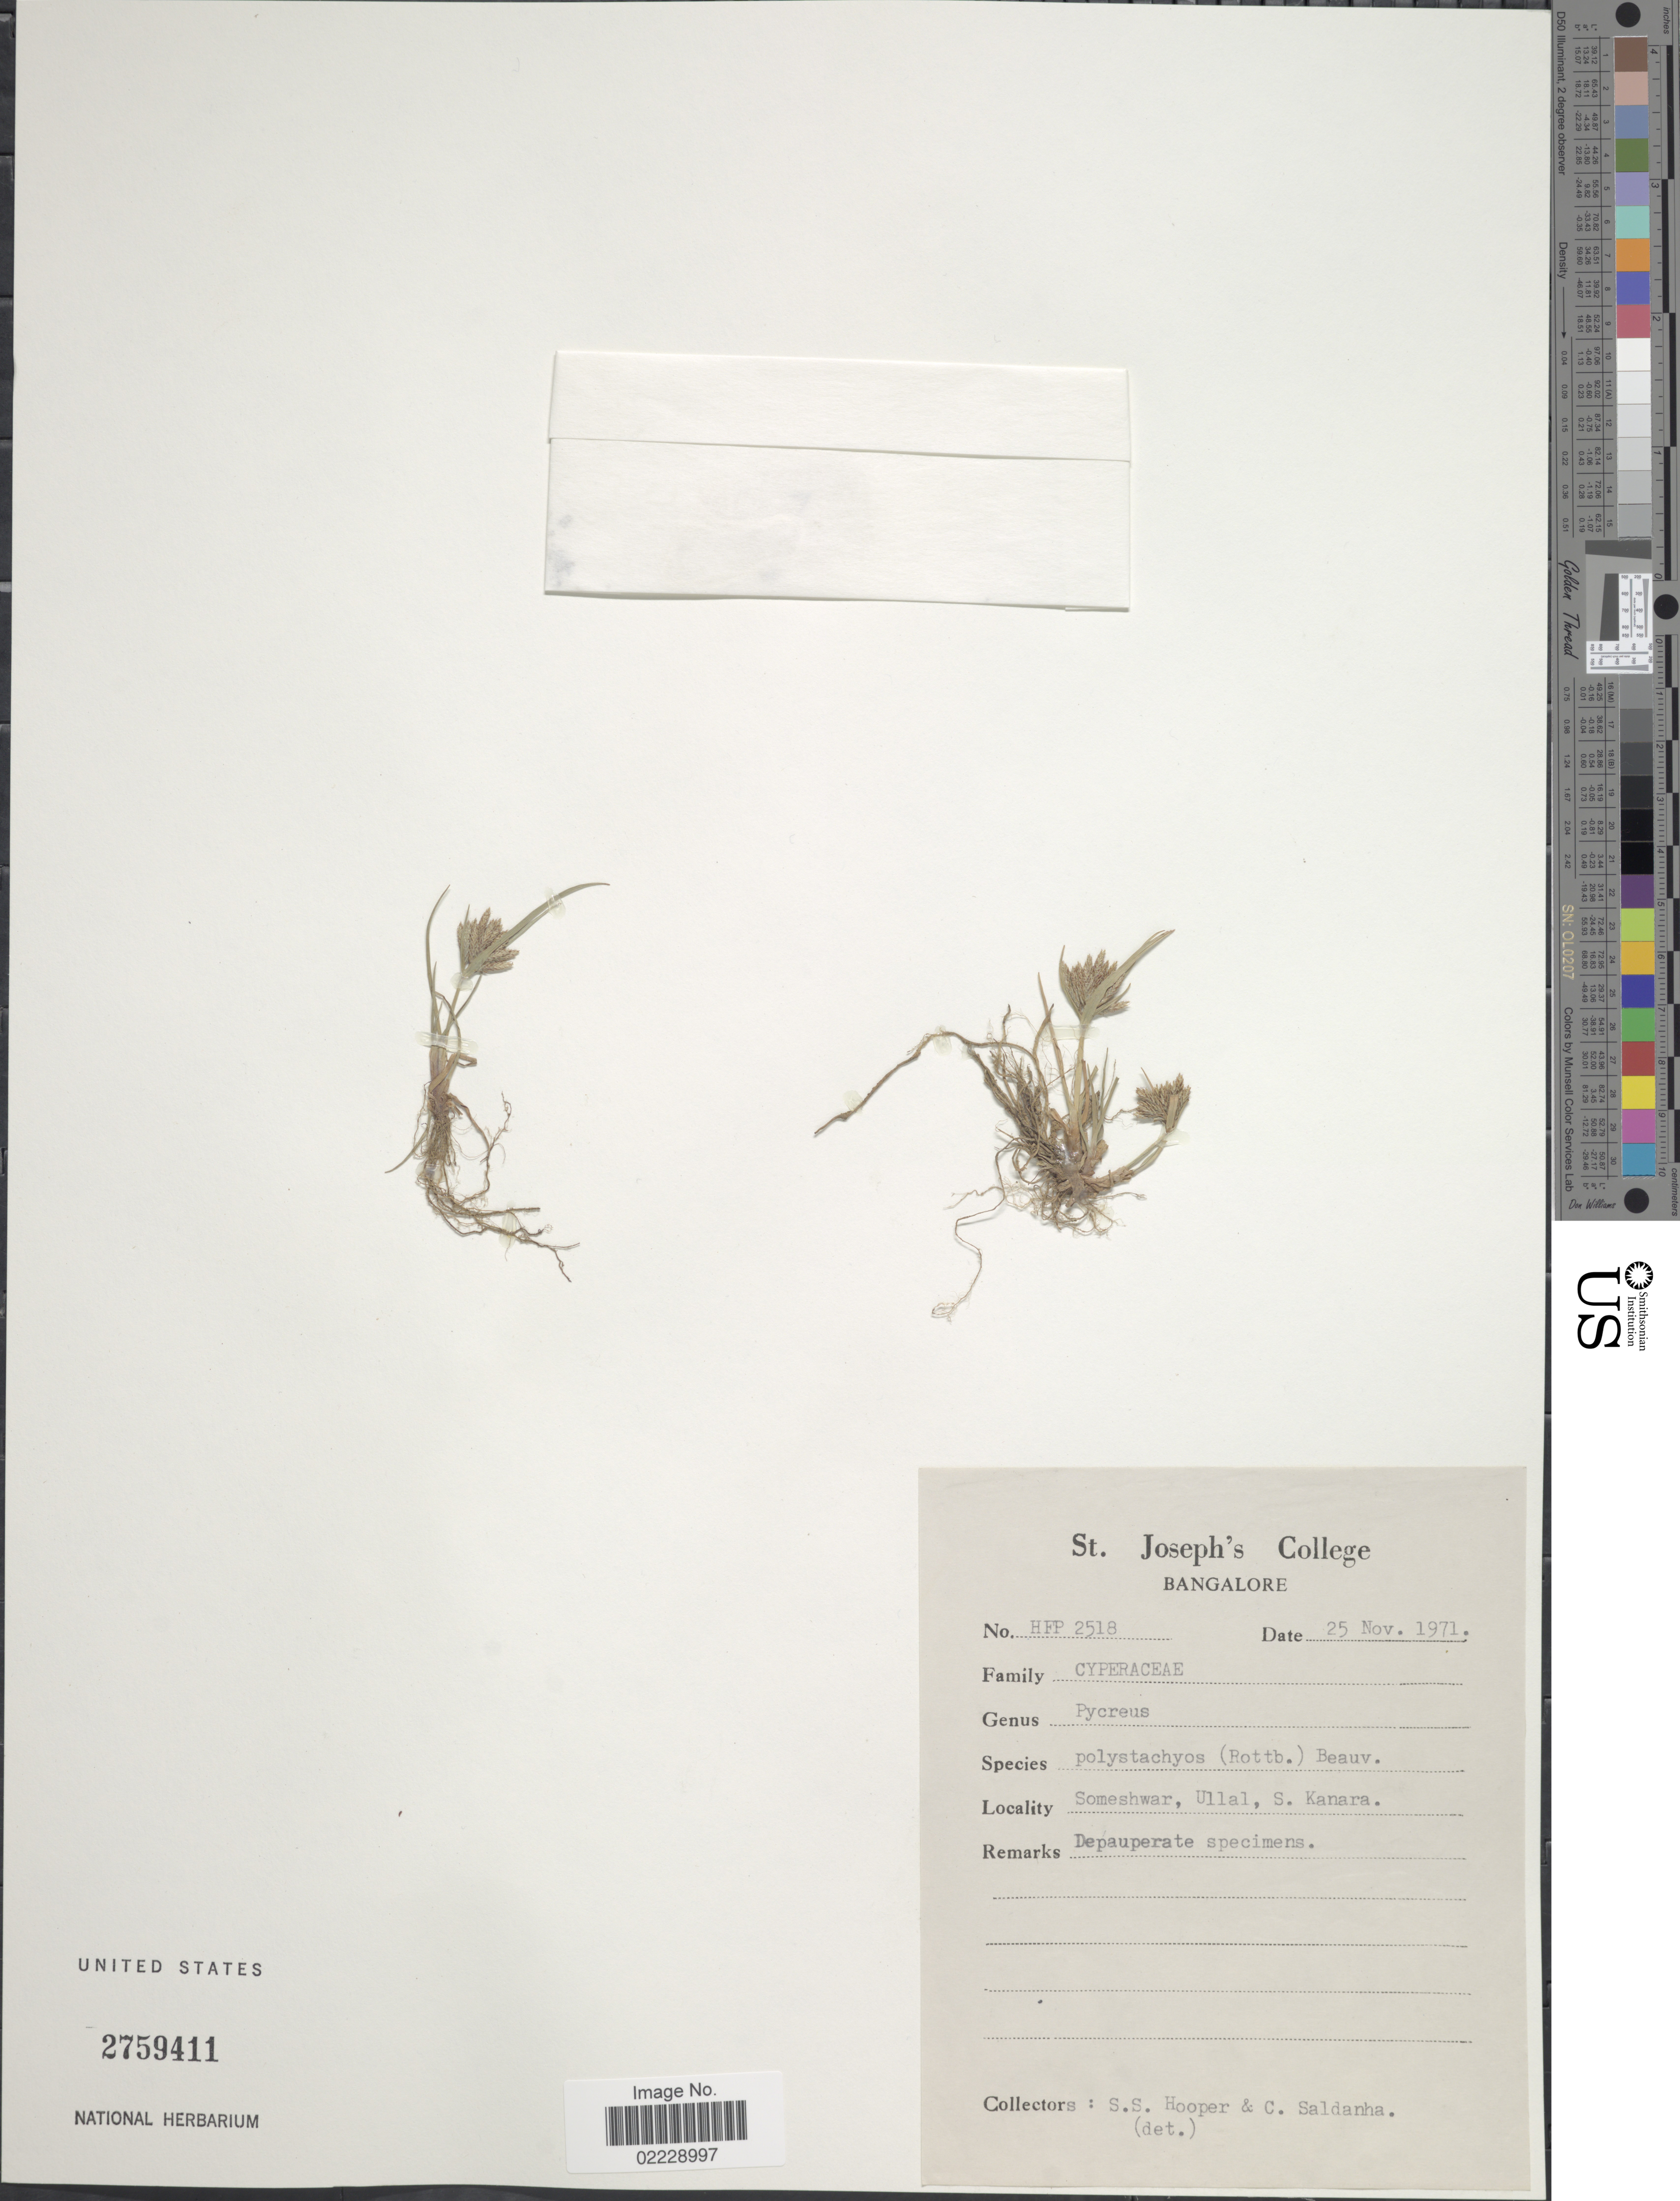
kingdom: Plantae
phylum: Tracheophyta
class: Liliopsida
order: Poales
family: Cyperaceae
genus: Cyperus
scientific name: Cyperus polystachyos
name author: Rottb.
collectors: S. S. Hooper & C. Saldanha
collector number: HFP2518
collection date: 1971-11-25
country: India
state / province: Uttarakhand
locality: Someshwar, Ullal, S. Kanara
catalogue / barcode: US 2759411